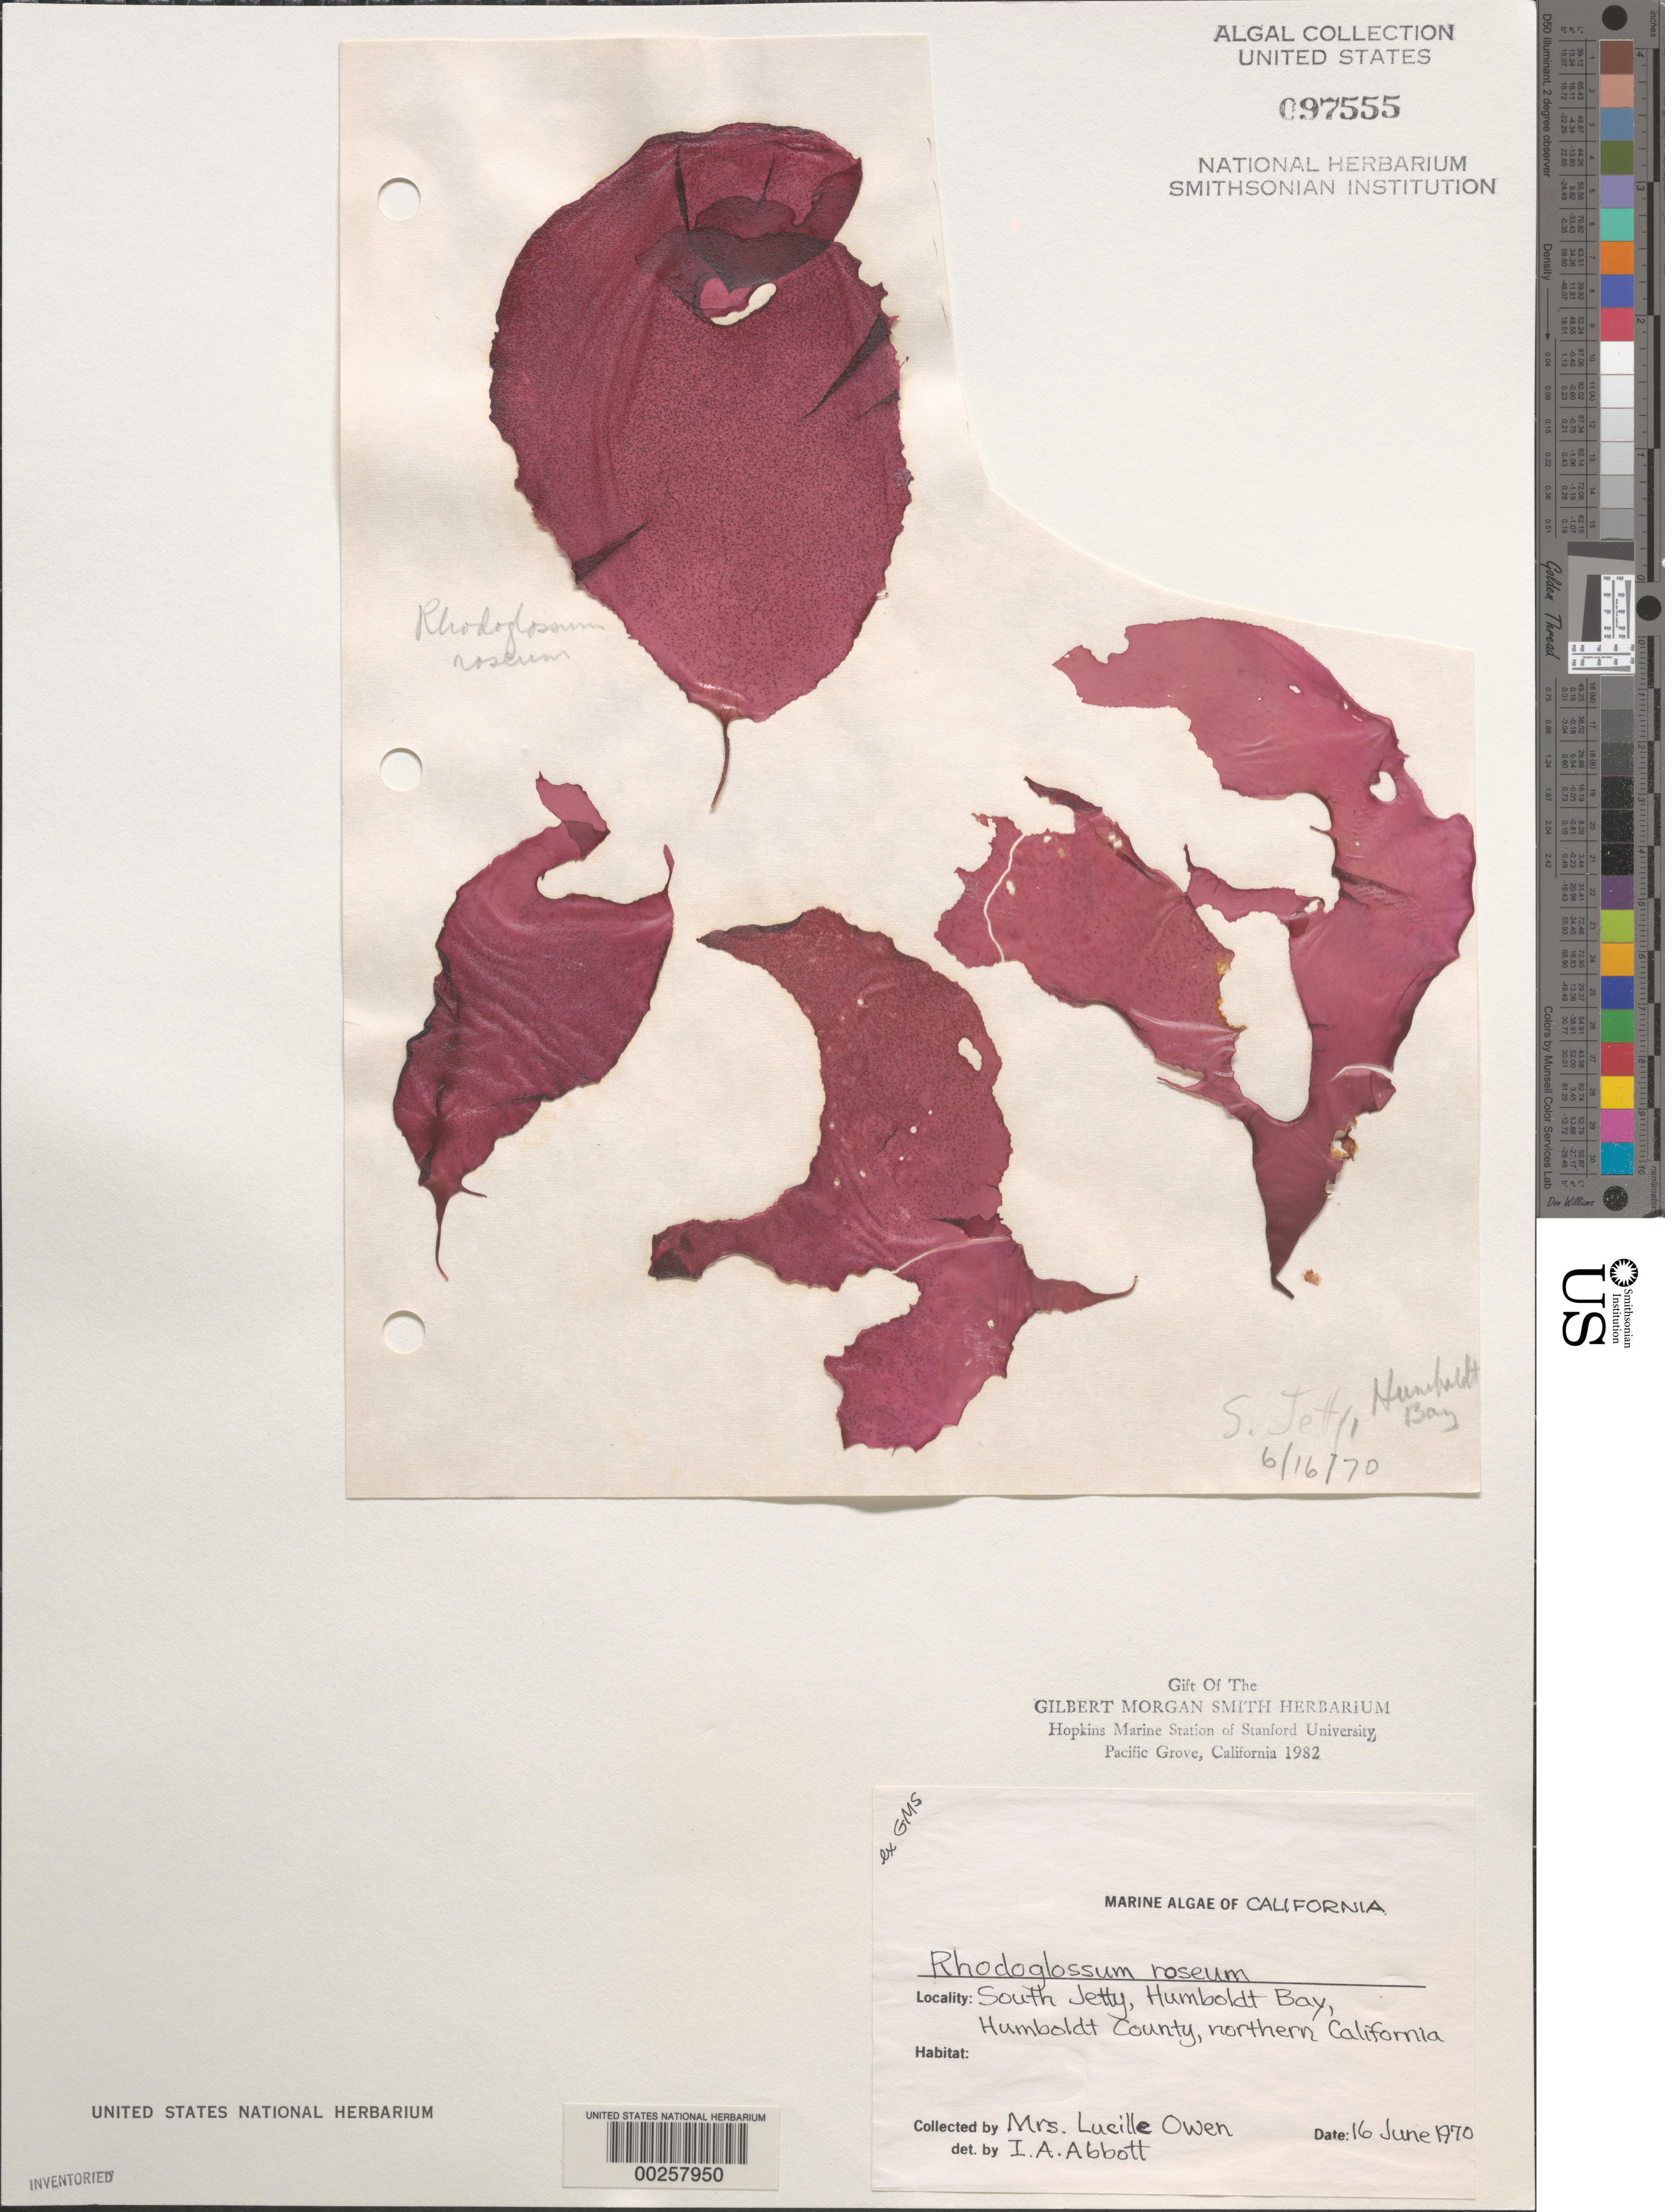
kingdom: Plantae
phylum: Rhodophyta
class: Florideophyceae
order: Gigartinales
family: Gigartinaceae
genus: Mazzaella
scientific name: Mazzaella rosea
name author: (Kylin) Fredericq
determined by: Algae name updating Project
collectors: L. Owen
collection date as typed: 16 Jun 1970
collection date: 1970-06-16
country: United States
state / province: California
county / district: Humboldt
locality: Humboldt Bay, South Jetty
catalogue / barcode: US 97555